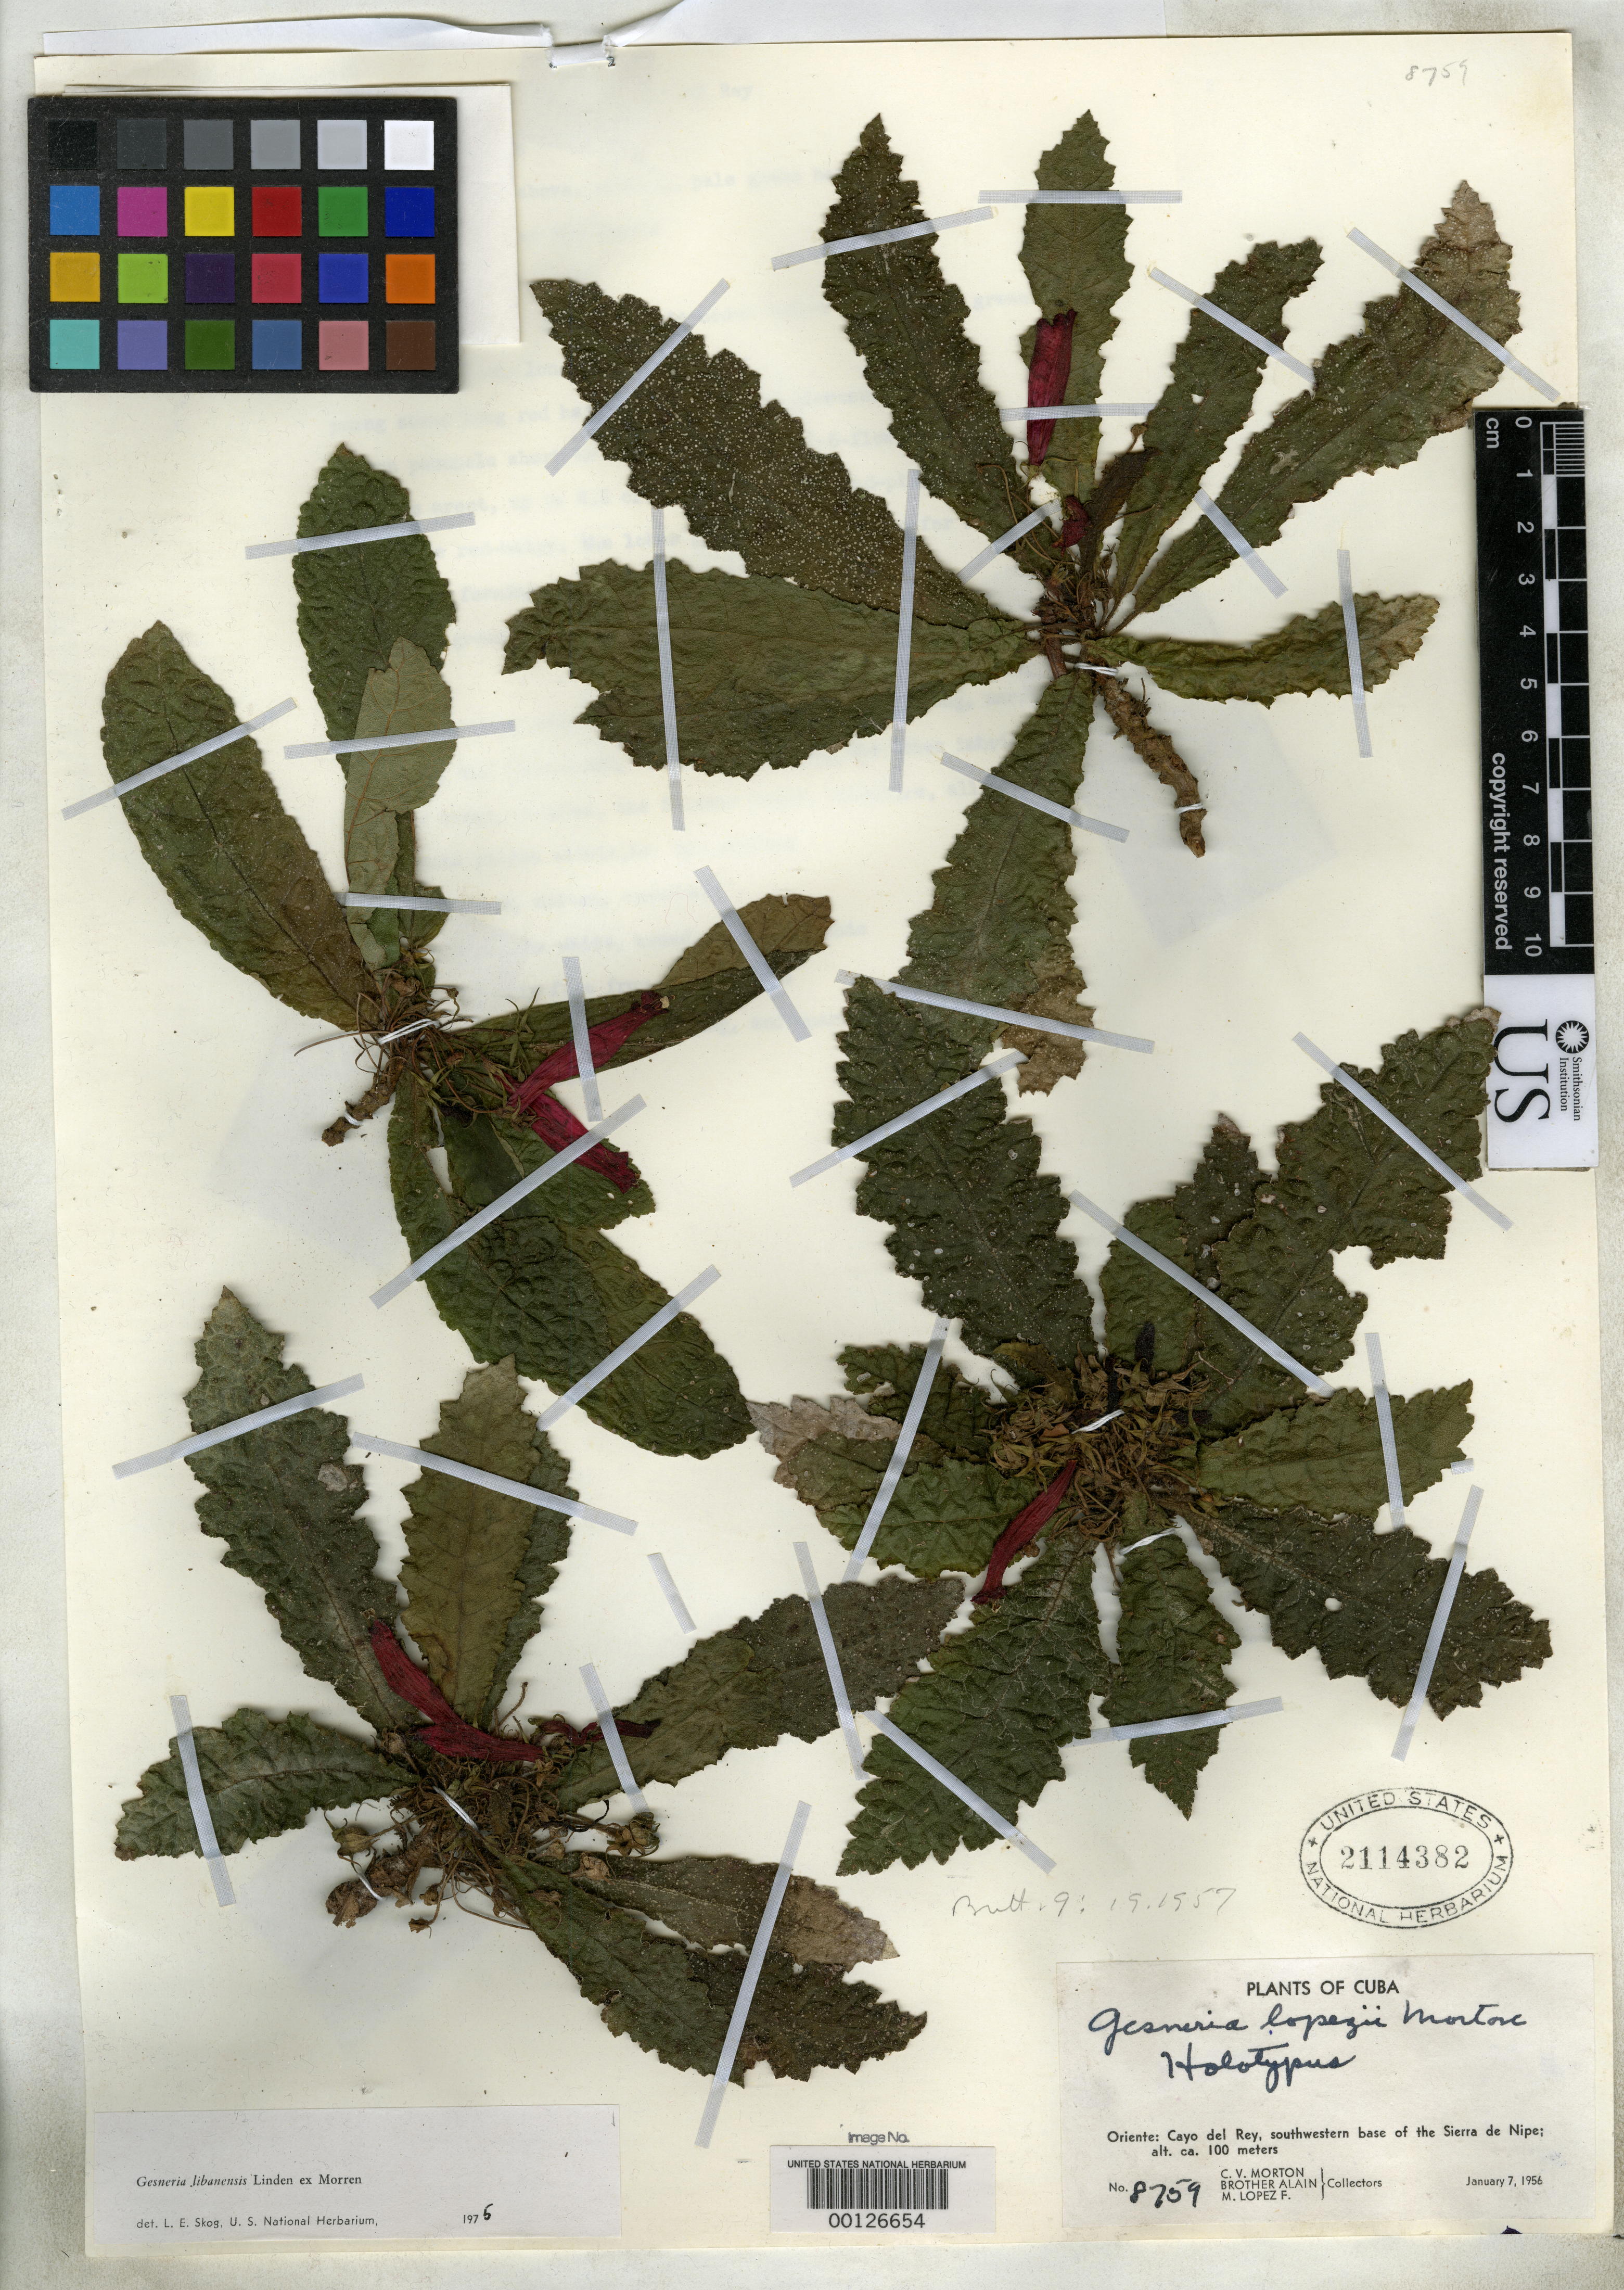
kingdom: Plantae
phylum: Tracheophyta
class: Magnoliopsida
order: Lamiales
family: Gesneriaceae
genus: Gesneria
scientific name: Gesneria lopezii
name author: C.V. Morton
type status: Holotype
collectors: C. V. Morton, M. López Figueiras & A. H. Liogier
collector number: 8759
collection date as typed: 07 Jan 1956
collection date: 1956-01-07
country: Cuba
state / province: Oriente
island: Greater Antilles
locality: Cayo del Rey, southwestern base of the of Sierra de Nipe.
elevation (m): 100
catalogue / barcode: US 2114382